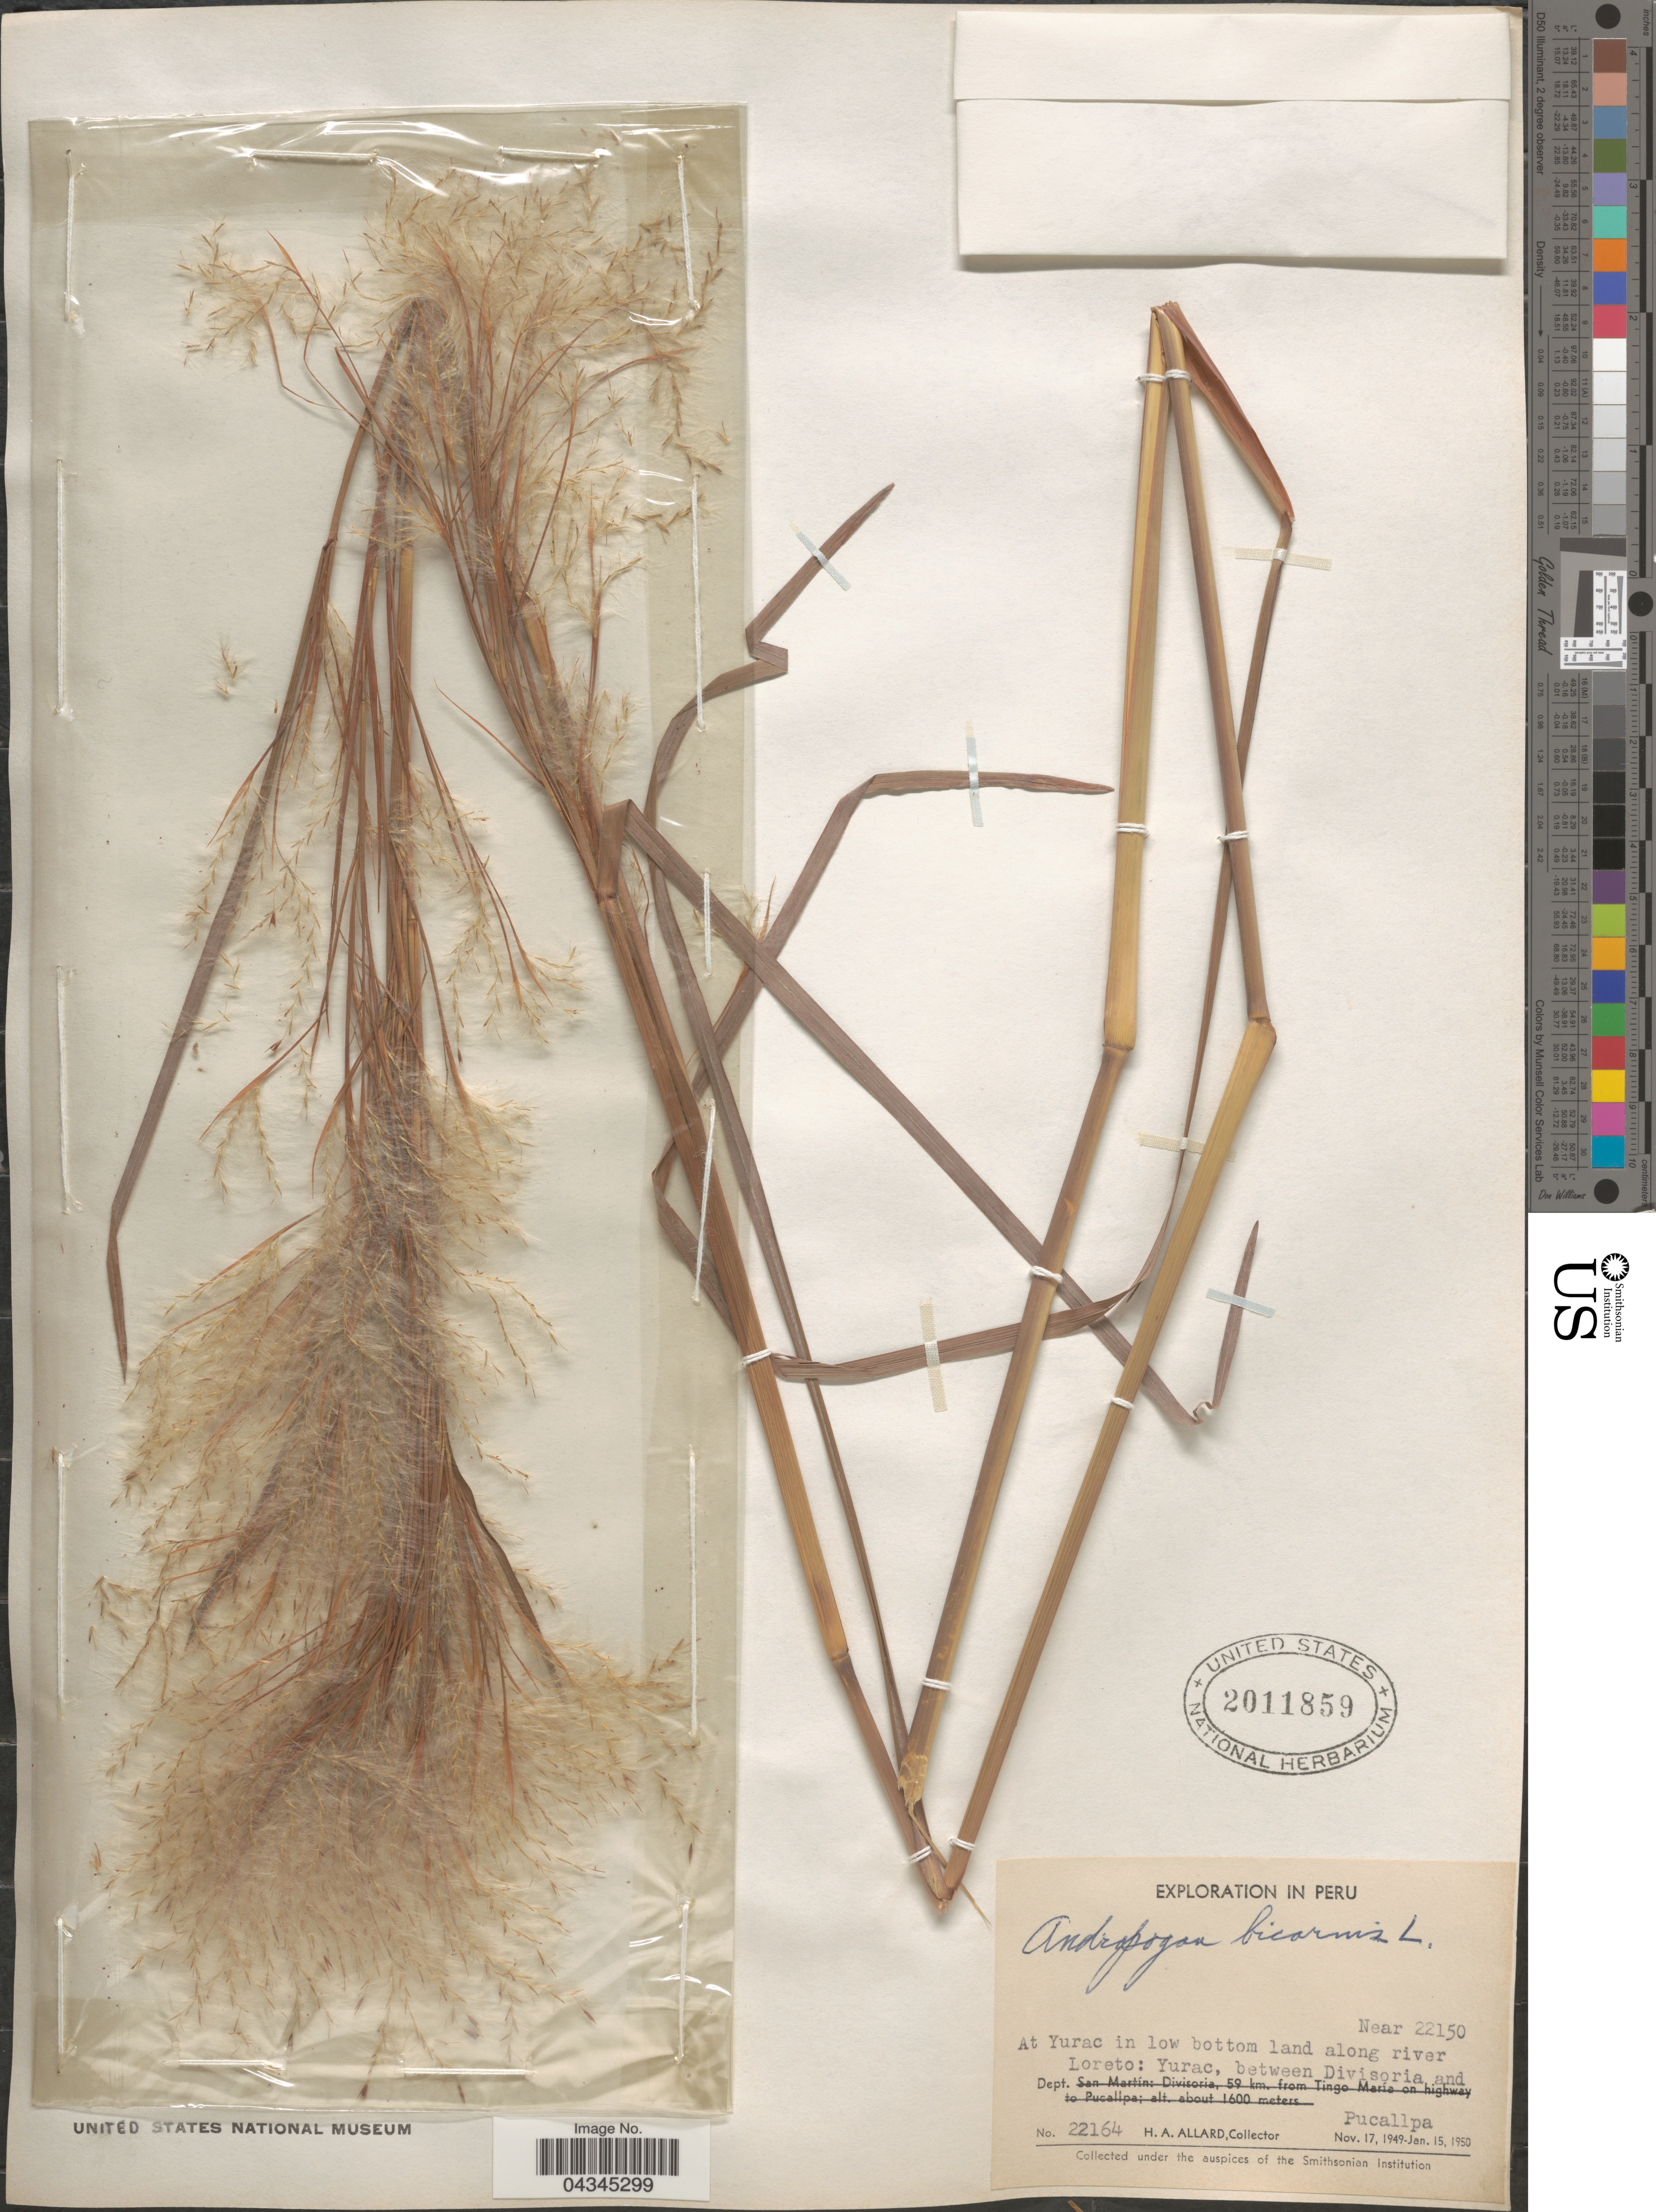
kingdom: Plantae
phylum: Tracheophyta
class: Liliopsida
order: Poales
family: Poaceae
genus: Andropogon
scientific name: Andropogon bicornis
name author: L.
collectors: H. A. Allard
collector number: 22164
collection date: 1949-11-17/1950-11-15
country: Peru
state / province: Loreto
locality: Exploration In Peru. At Yurac in low bottom land along river. Loreto: Yurac, between Divisoria and Pucallpa.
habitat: in low bottom land along river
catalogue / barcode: US 2011859